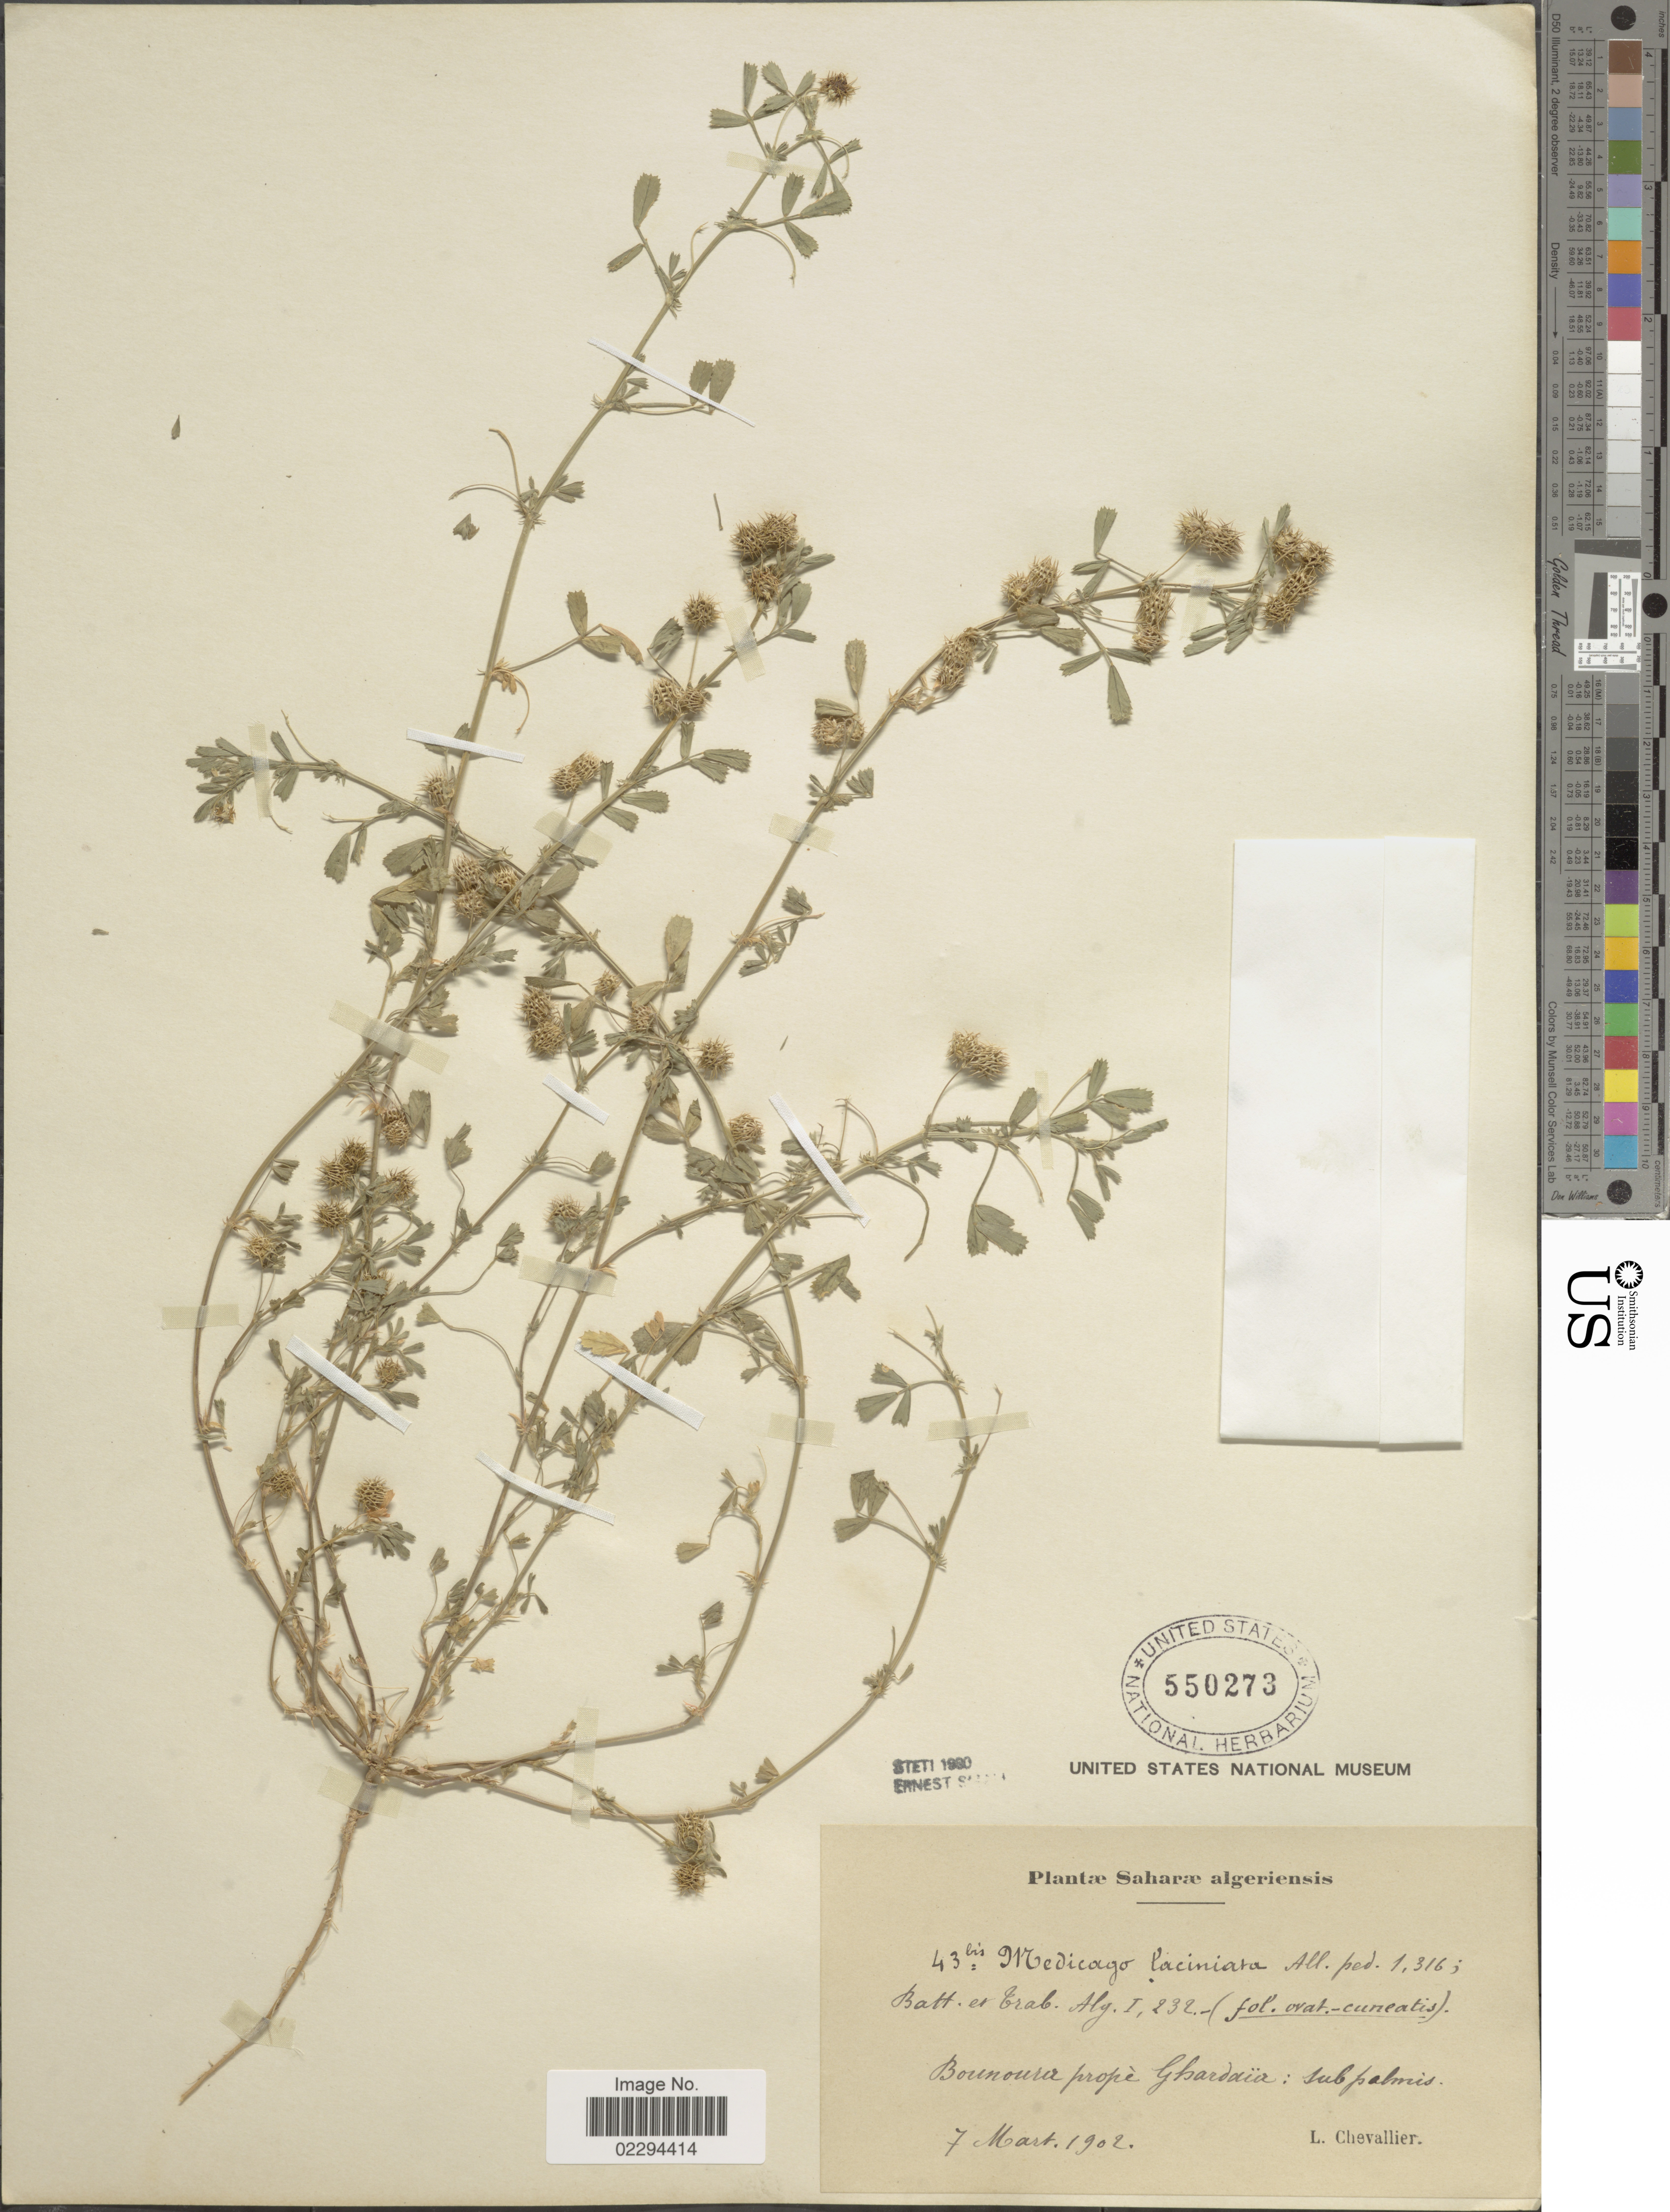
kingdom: Plantae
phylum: Tracheophyta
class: Magnoliopsida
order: Fabales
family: Fabaceae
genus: Medicago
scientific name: Medicago laciniata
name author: (L.) Mill.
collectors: L. Chevallier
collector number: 43bis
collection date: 1902-03-07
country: Algeria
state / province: Ghardaïa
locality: Saharae algeriensis. Bounoura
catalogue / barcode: US 550273